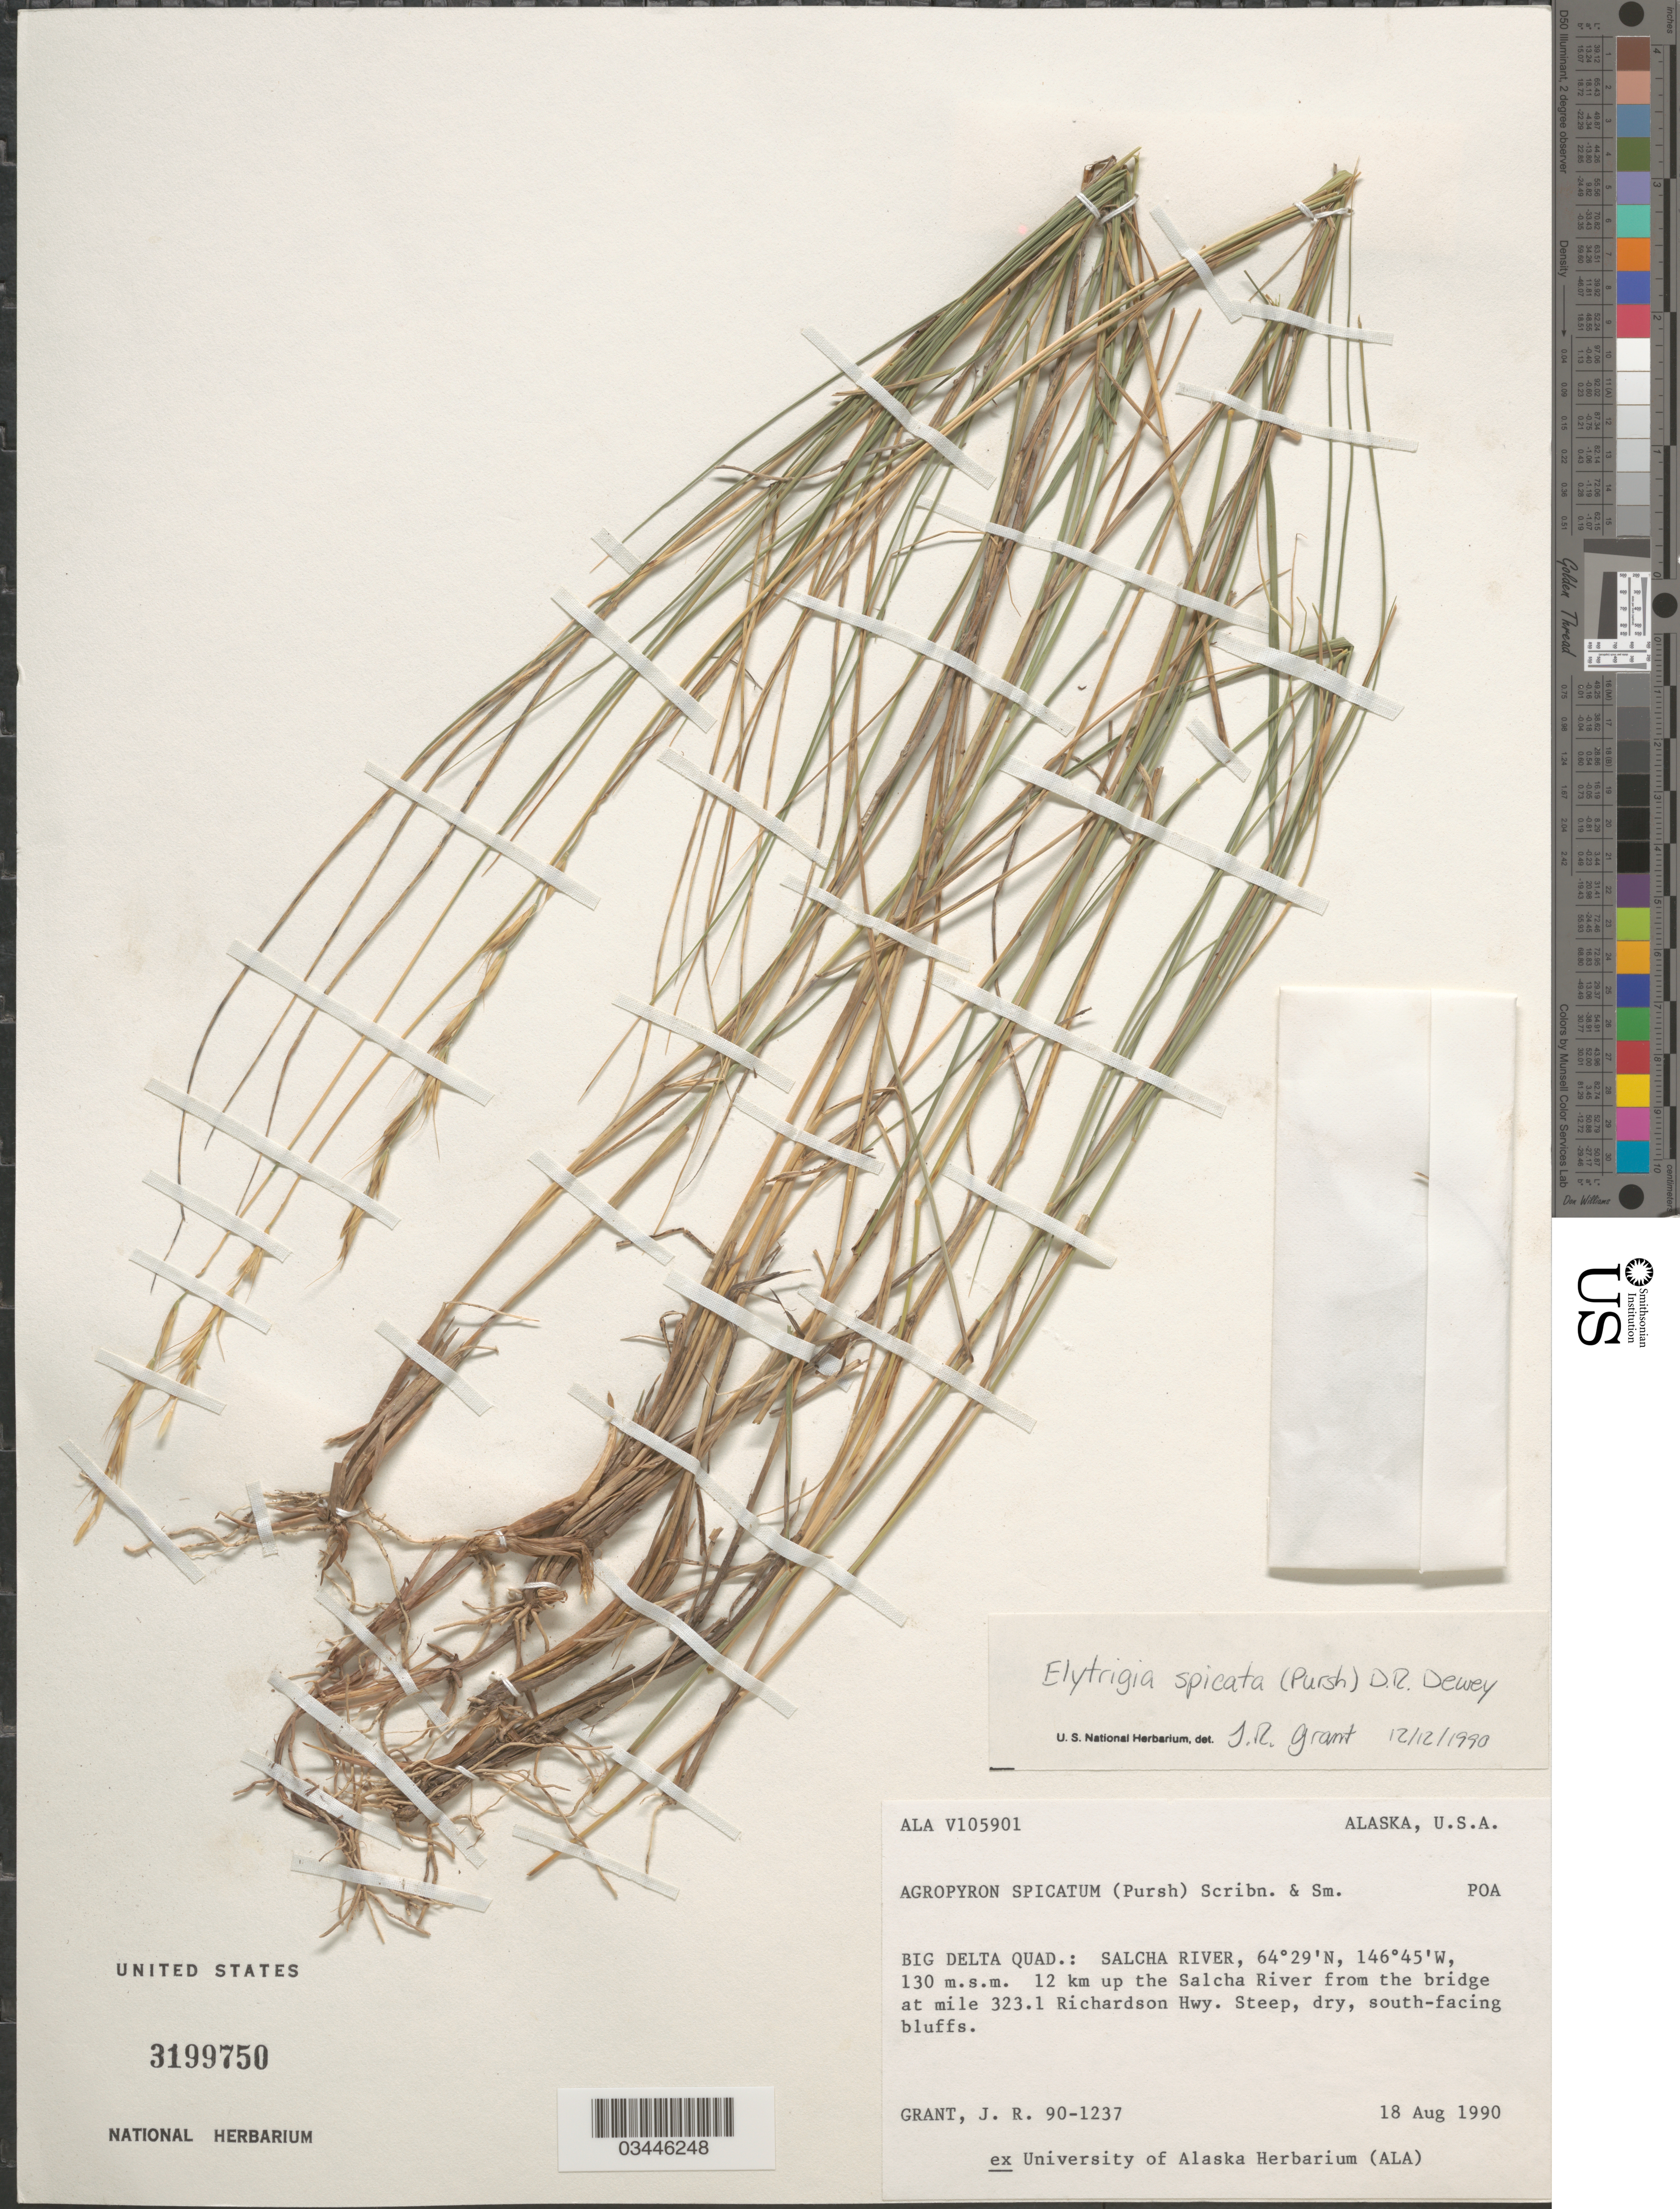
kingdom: Plantae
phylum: Tracheophyta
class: Liliopsida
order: Poales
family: Poaceae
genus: Pseudoroegneria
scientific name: Pseudoroegneria spicata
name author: (Pursh) Á. Löve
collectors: J. Grant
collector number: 90-1237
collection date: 1990-08-18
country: United States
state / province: Alaska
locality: Big Delta Quad.: Salcha River, 12 km up the Salcha River from the bridge at mile 323.1 Richardson Hwy.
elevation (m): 130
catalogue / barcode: US 3199750